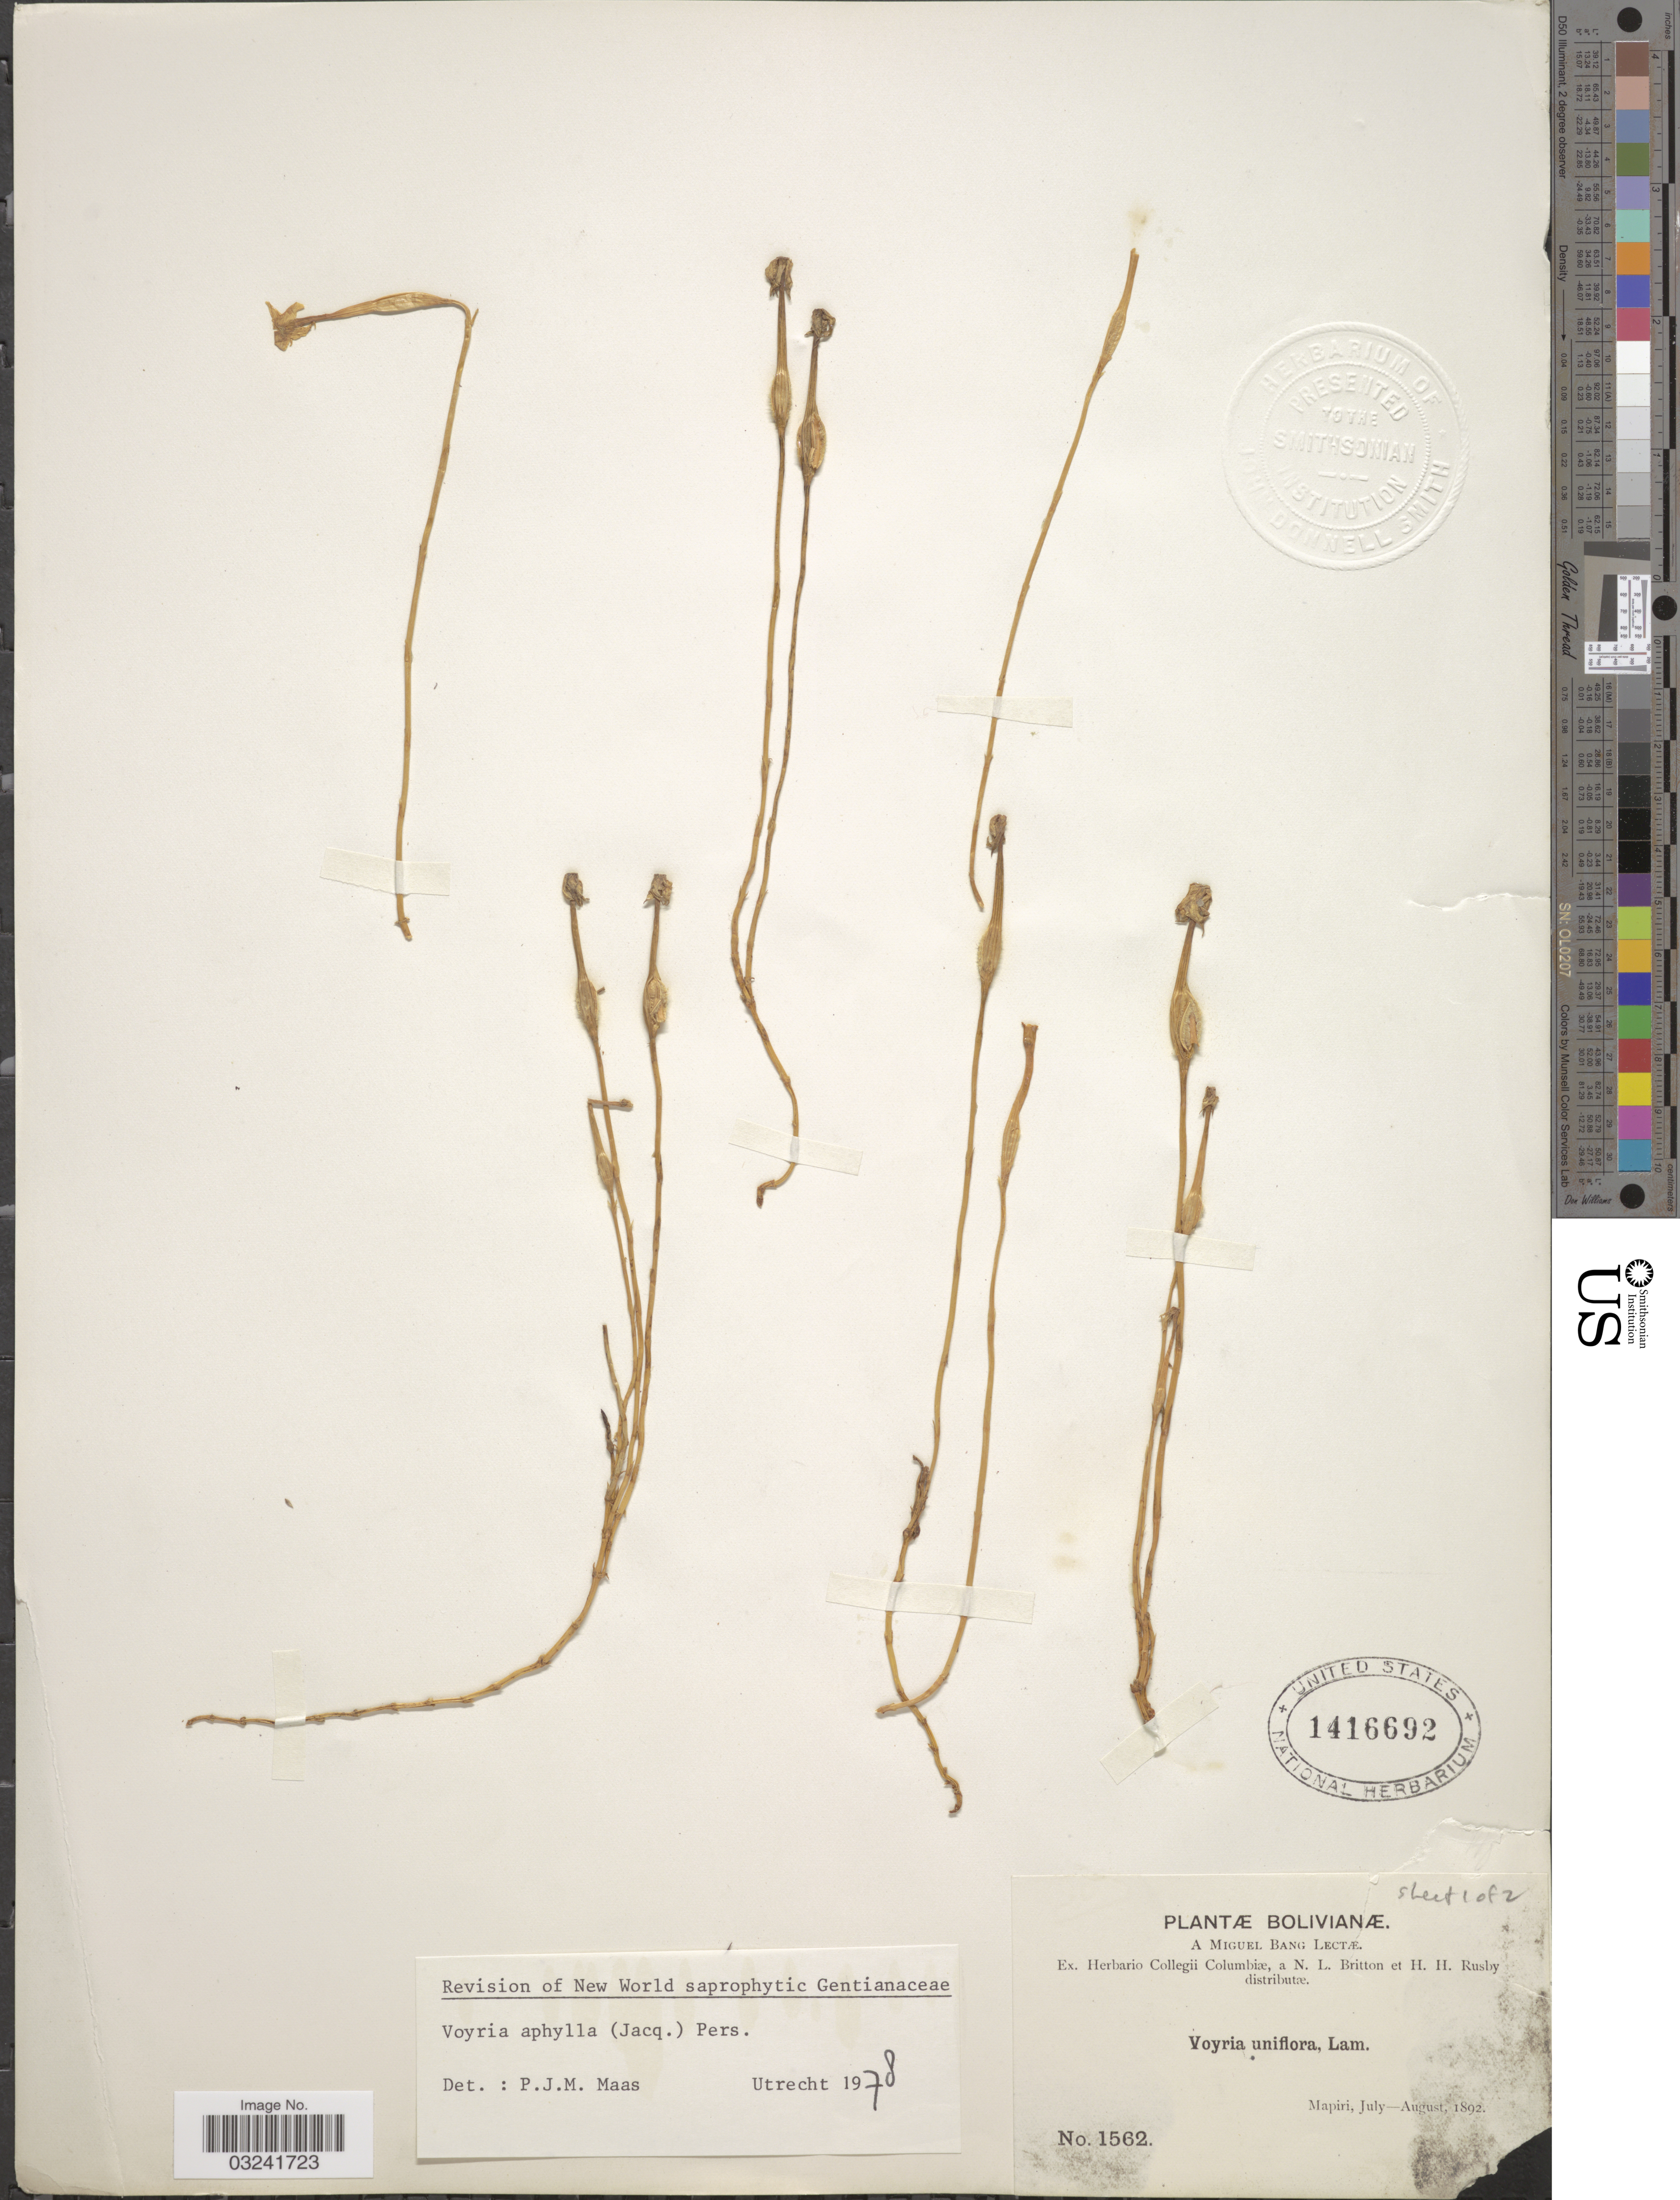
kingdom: Plantae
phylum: Tracheophyta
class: Magnoliopsida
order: Gentianales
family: Gentianaceae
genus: Voyria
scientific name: Voyria aphylla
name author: (Jacq.) Pers.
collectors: M. Bang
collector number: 1562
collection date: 1892-07/1892-08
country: Bolivia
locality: Mapiri.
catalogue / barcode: US 1416692